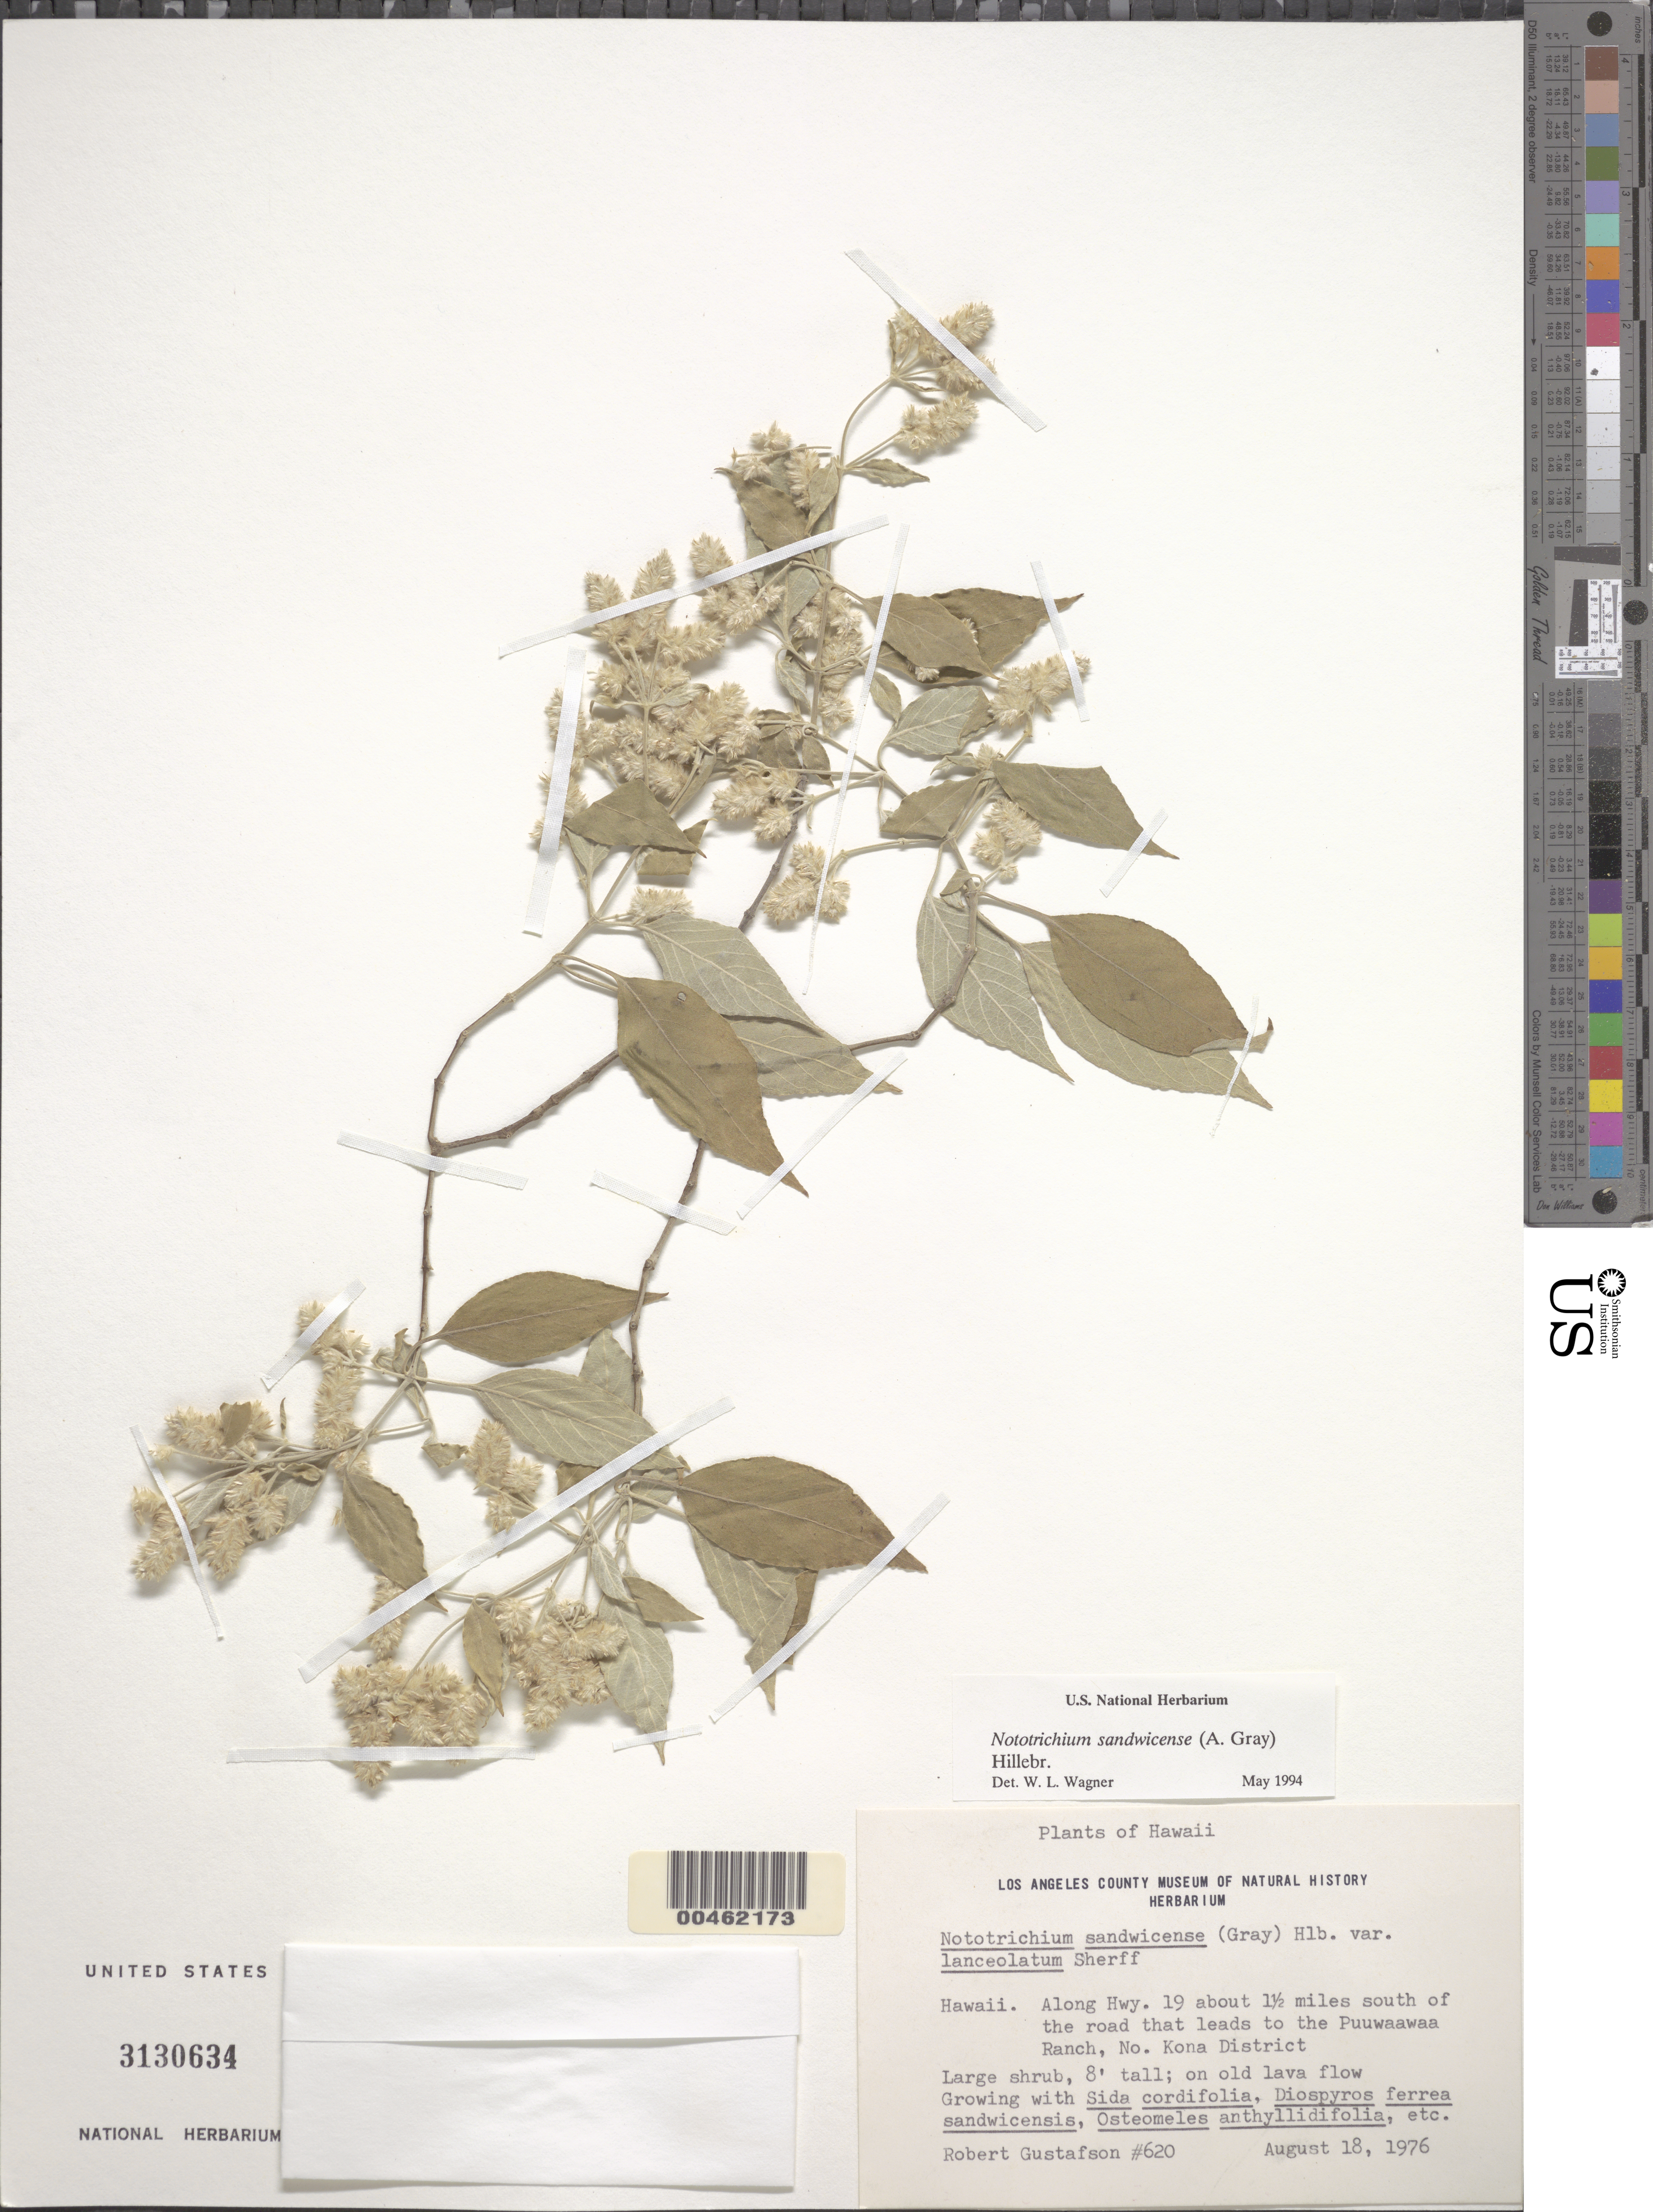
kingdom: Plantae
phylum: Tracheophyta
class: Magnoliopsida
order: Caryophyllales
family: Amaranthaceae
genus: Achyranthes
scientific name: Achyranthes sandwicensis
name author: (A. Gray) Di Vincenzo et al.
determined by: Wagner, W. L., (BOT), Smithsonian Institution - National Museum of Natural History (UNITED STATES)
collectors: R. Gustafson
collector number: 620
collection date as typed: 18 Aug 1976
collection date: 1976-08-18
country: United States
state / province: Hawaii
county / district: Hawaii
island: Hawaii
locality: Along Hwy. 19 about 1.5 mi S of the road that leads to the Puuwaawaa Ranch, N Kona District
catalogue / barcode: US 3130634